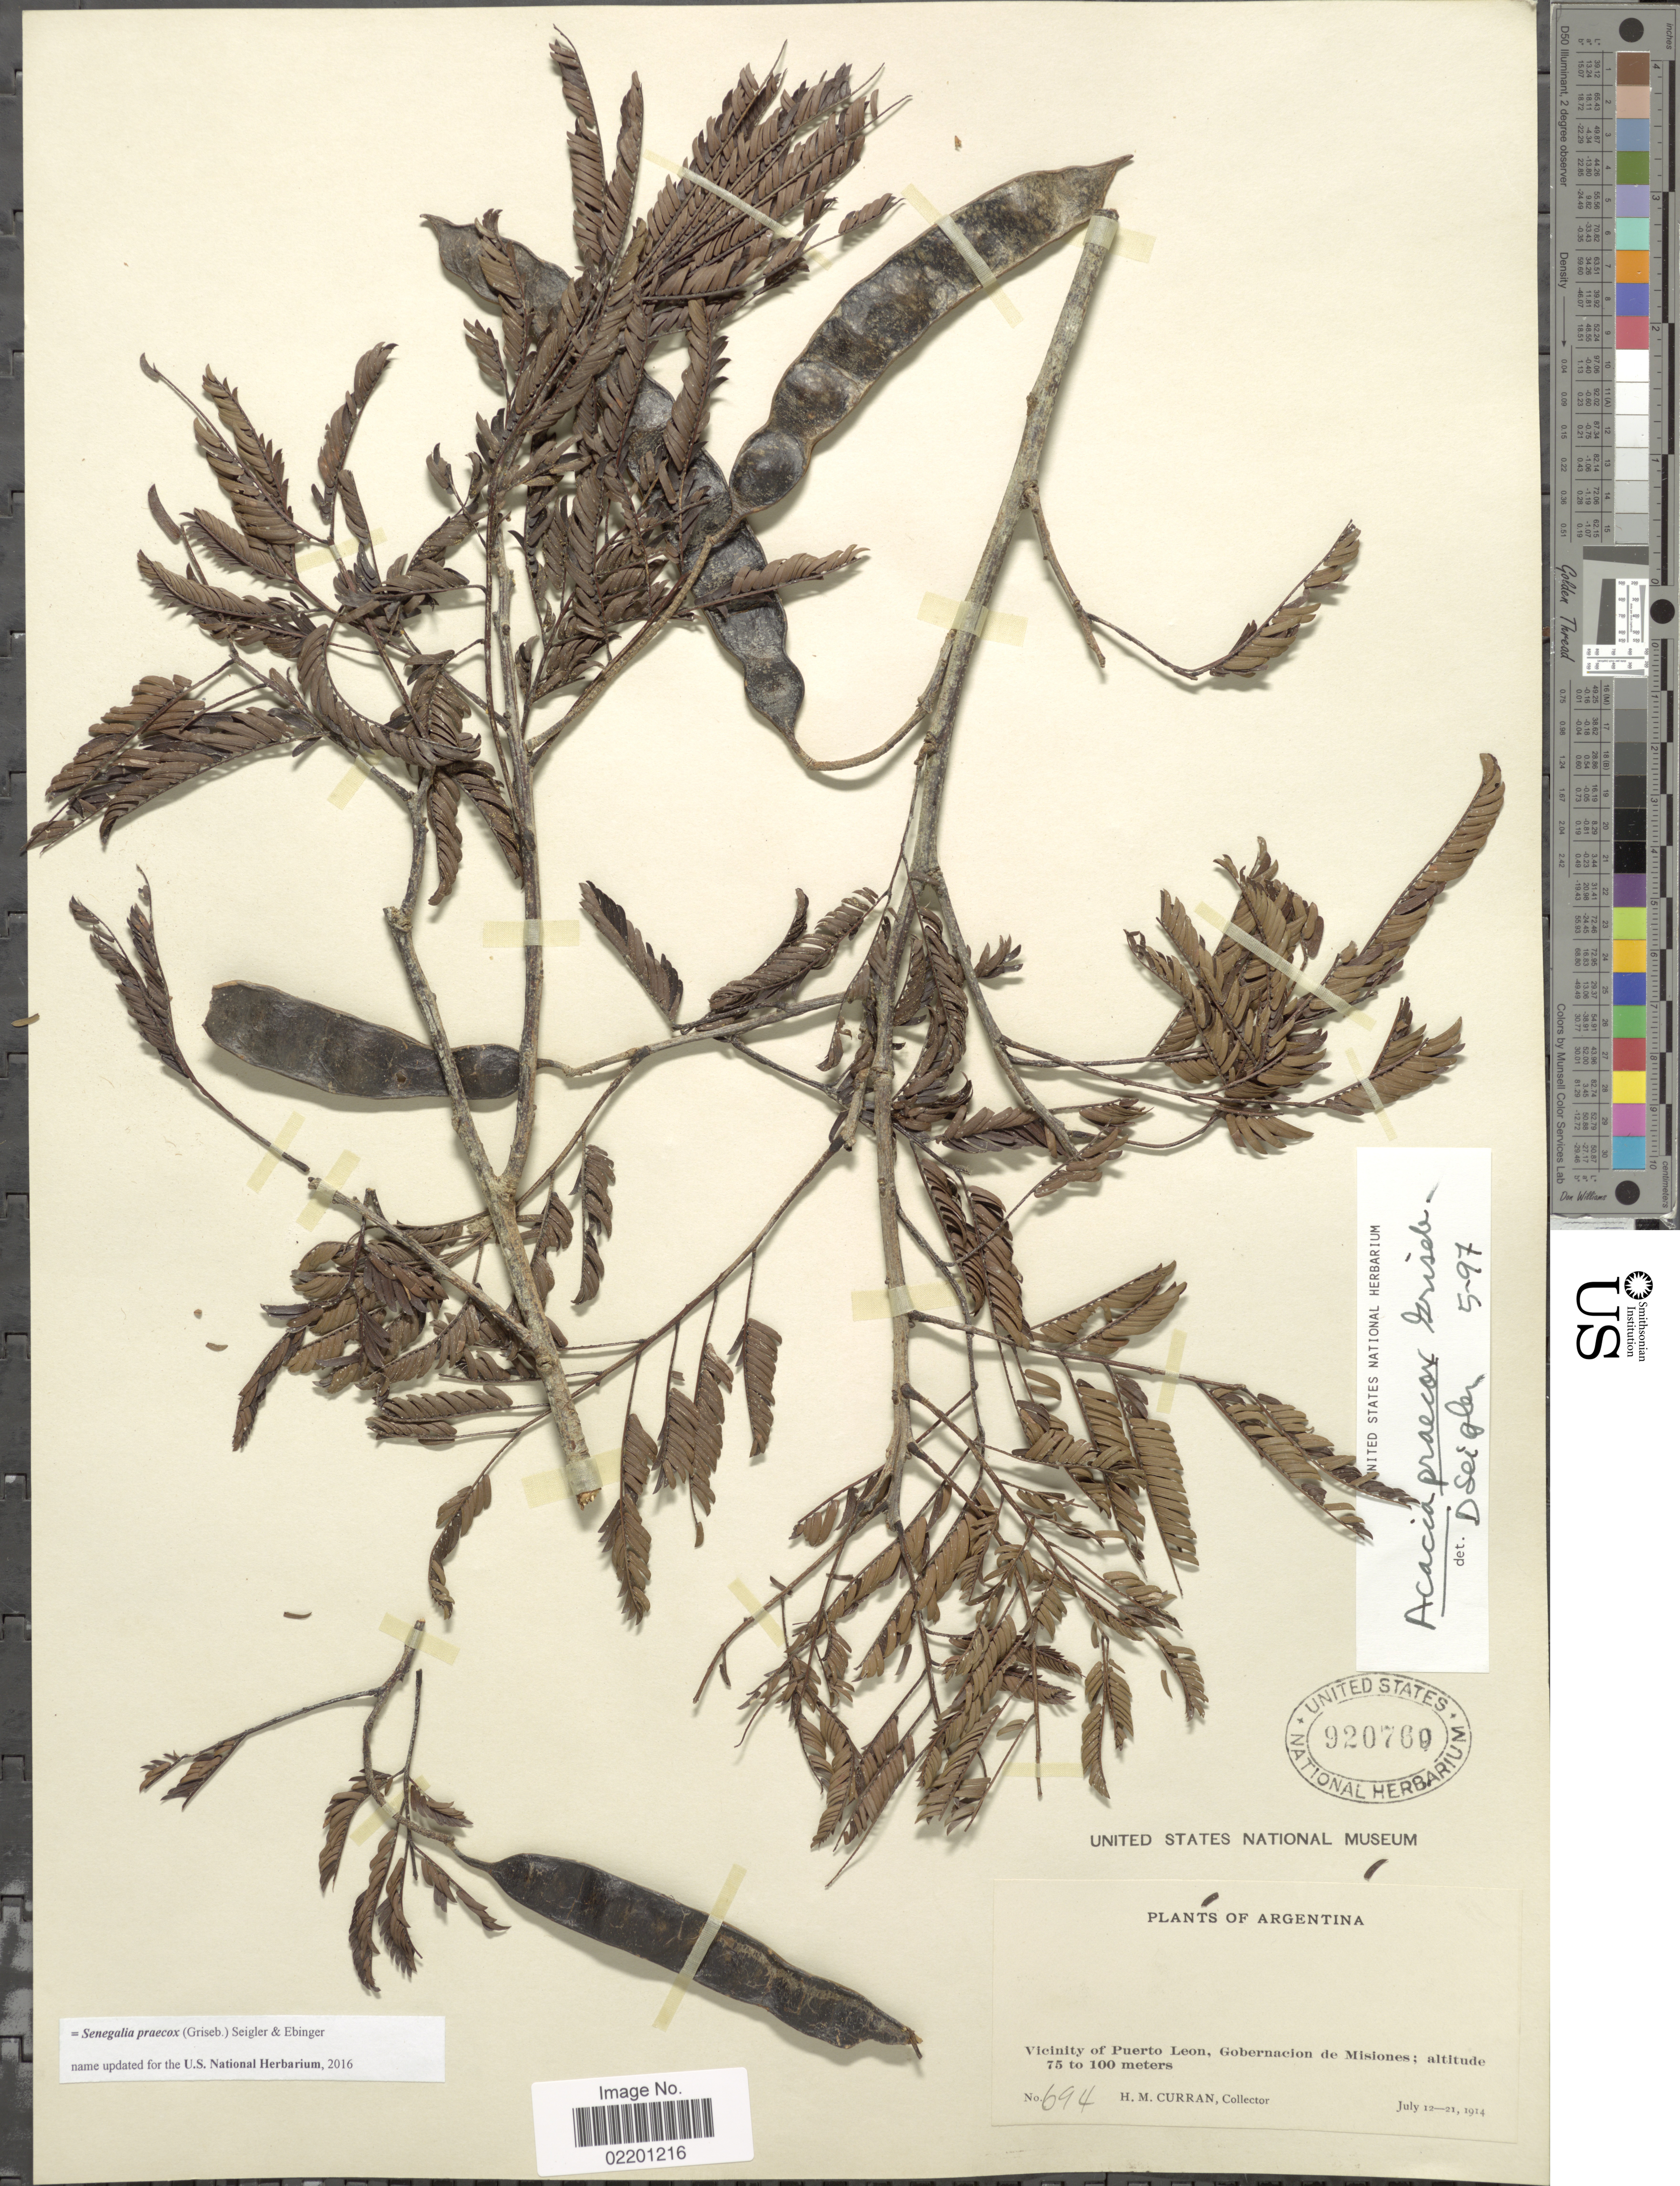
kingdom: Plantae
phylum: Tracheophyta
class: Magnoliopsida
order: Fabales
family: Fabaceae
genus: Senegalia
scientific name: Senegalia praecox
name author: (Griseb.) Seigler & Ebinger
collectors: H. M. Curran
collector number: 694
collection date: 1914-07-12/1914-07-21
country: Argentina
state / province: Misiones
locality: Vicinity of Puerto Leon, Gobernacion de Misiones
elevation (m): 75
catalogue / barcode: US 920760